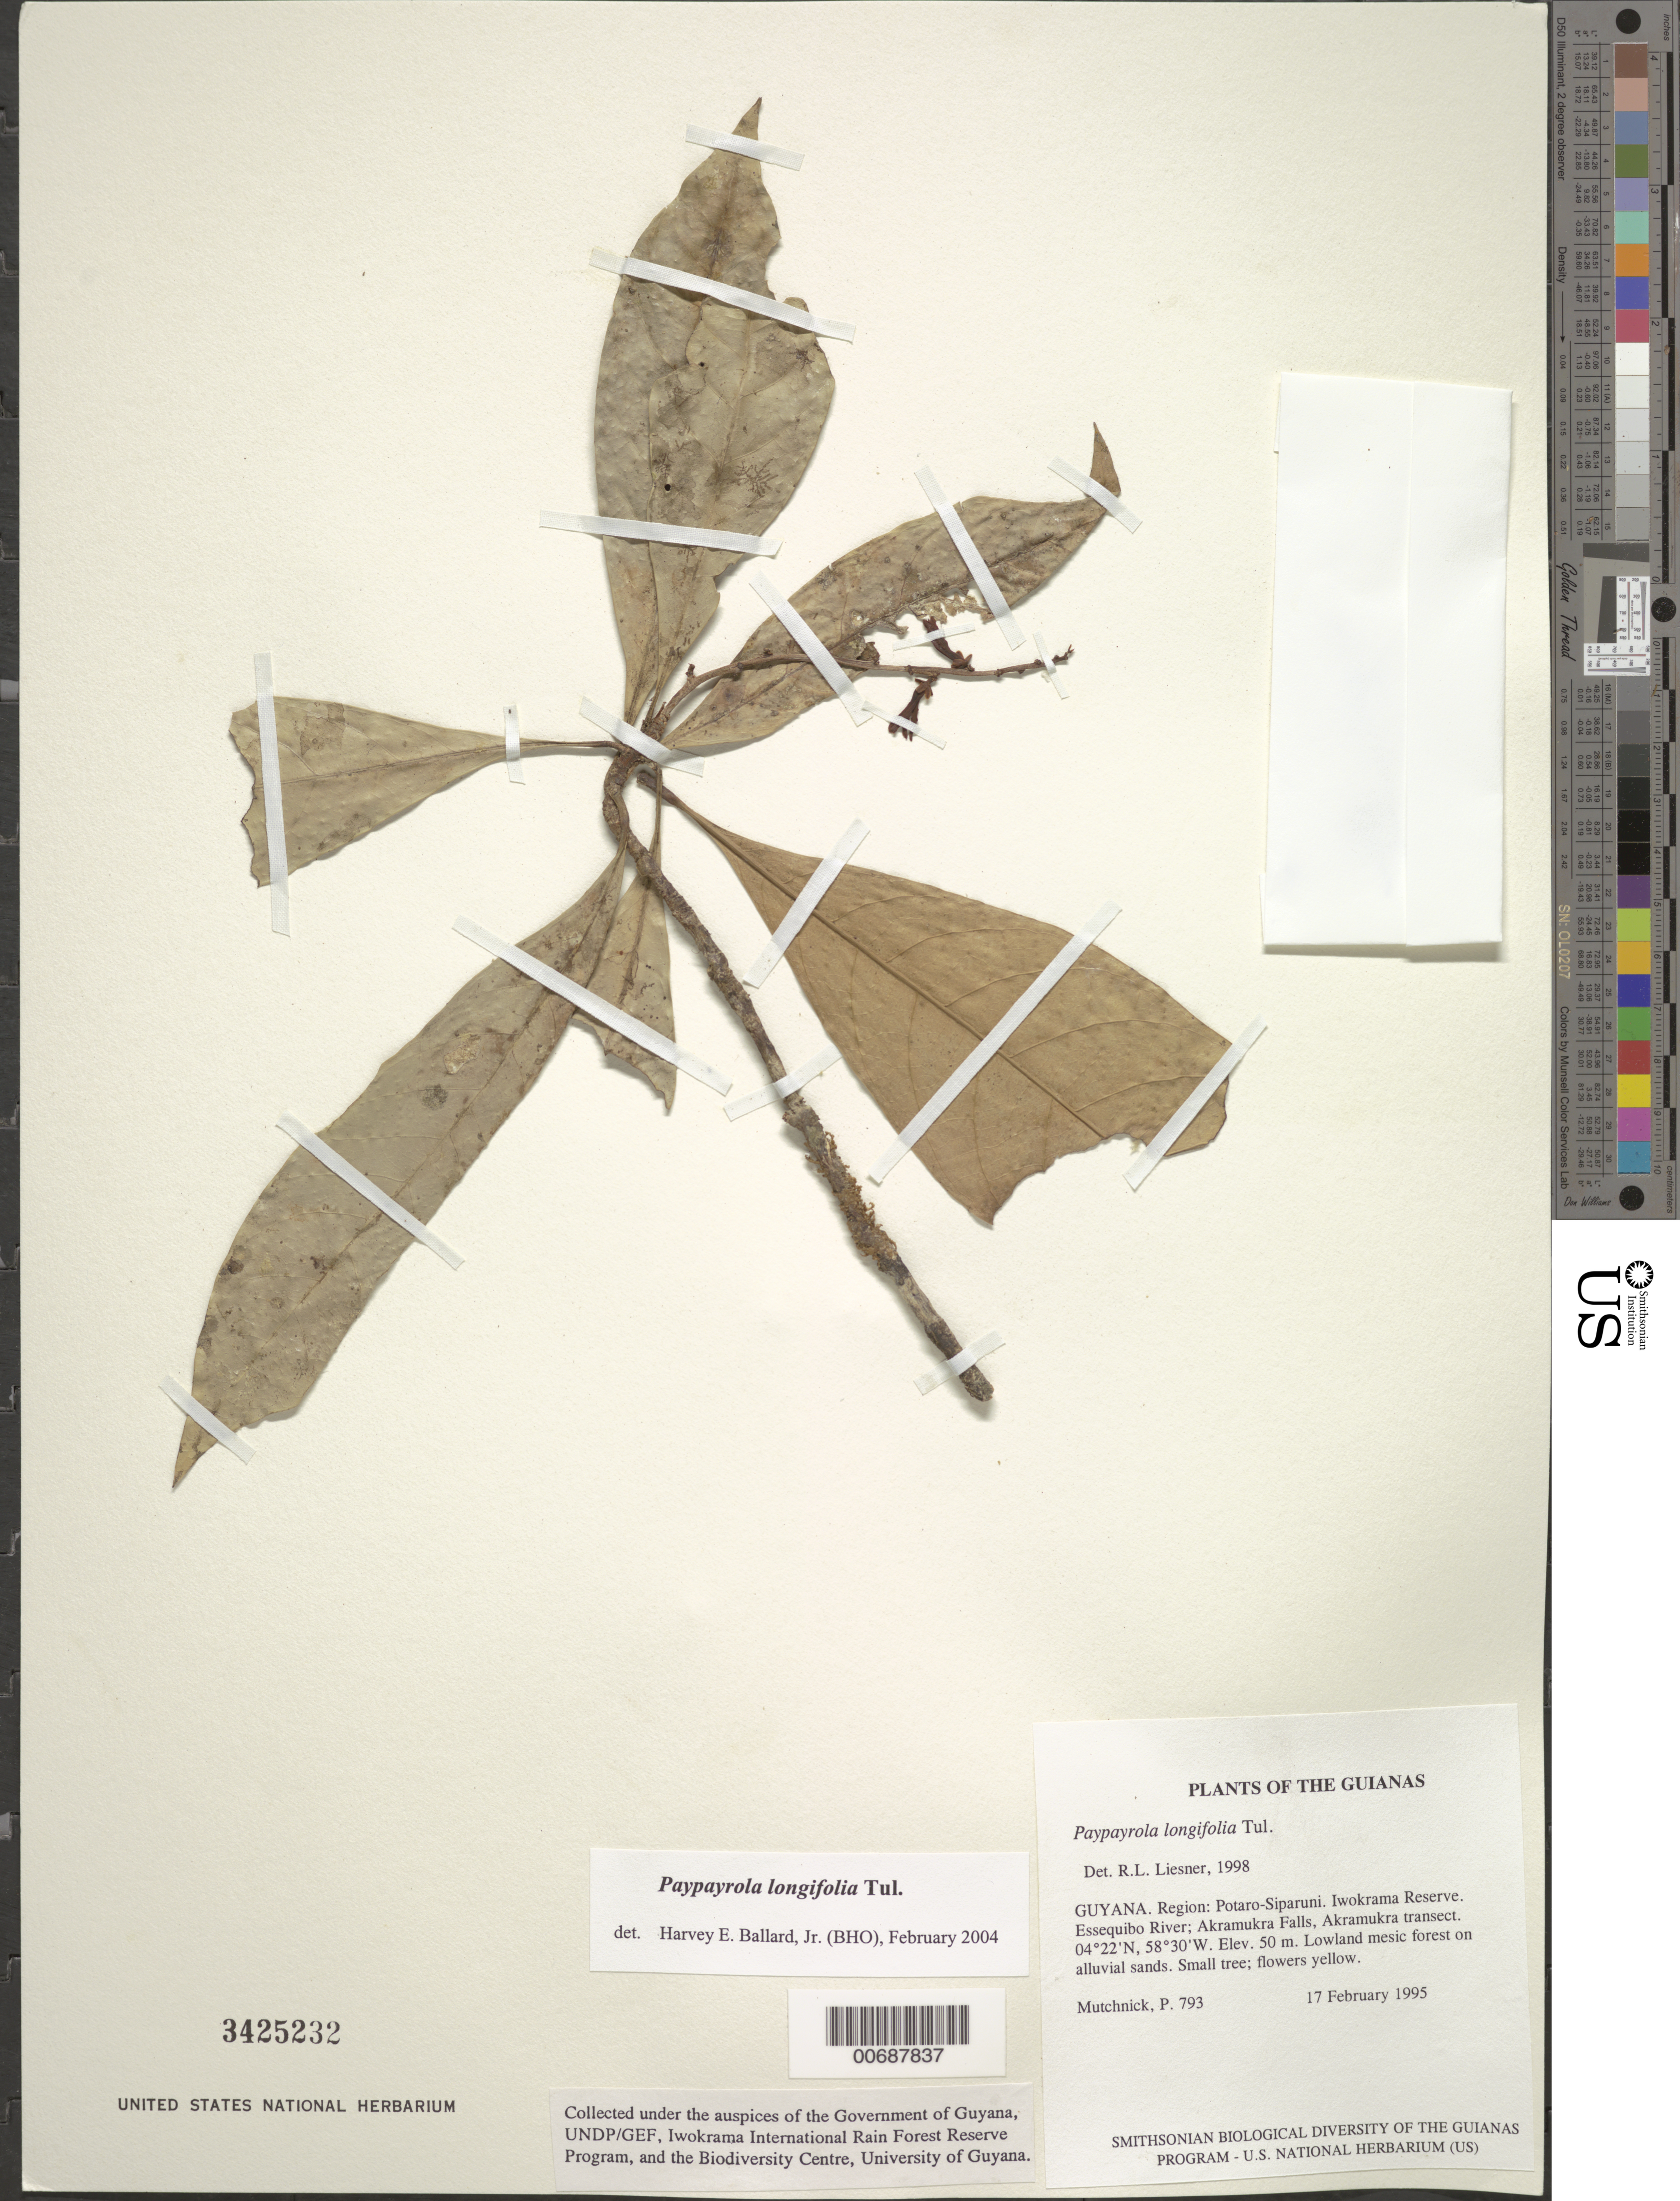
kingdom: Plantae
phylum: Tracheophyta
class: Magnoliopsida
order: Malpighiales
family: Violaceae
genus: Paypayrola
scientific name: Paypayrola longifolia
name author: Tul.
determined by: Ballard, Harvey E.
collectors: P. Mutchnick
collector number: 793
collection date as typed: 17 February 1995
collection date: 1995-02-17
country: Guyana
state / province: Potaro-Siparuni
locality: Iwokrama Reserve. Essequibo River; Akramukra Falls, Akramukra transect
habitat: Lowland mesic forest on alluvial sands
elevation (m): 50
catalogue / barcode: US 3425232